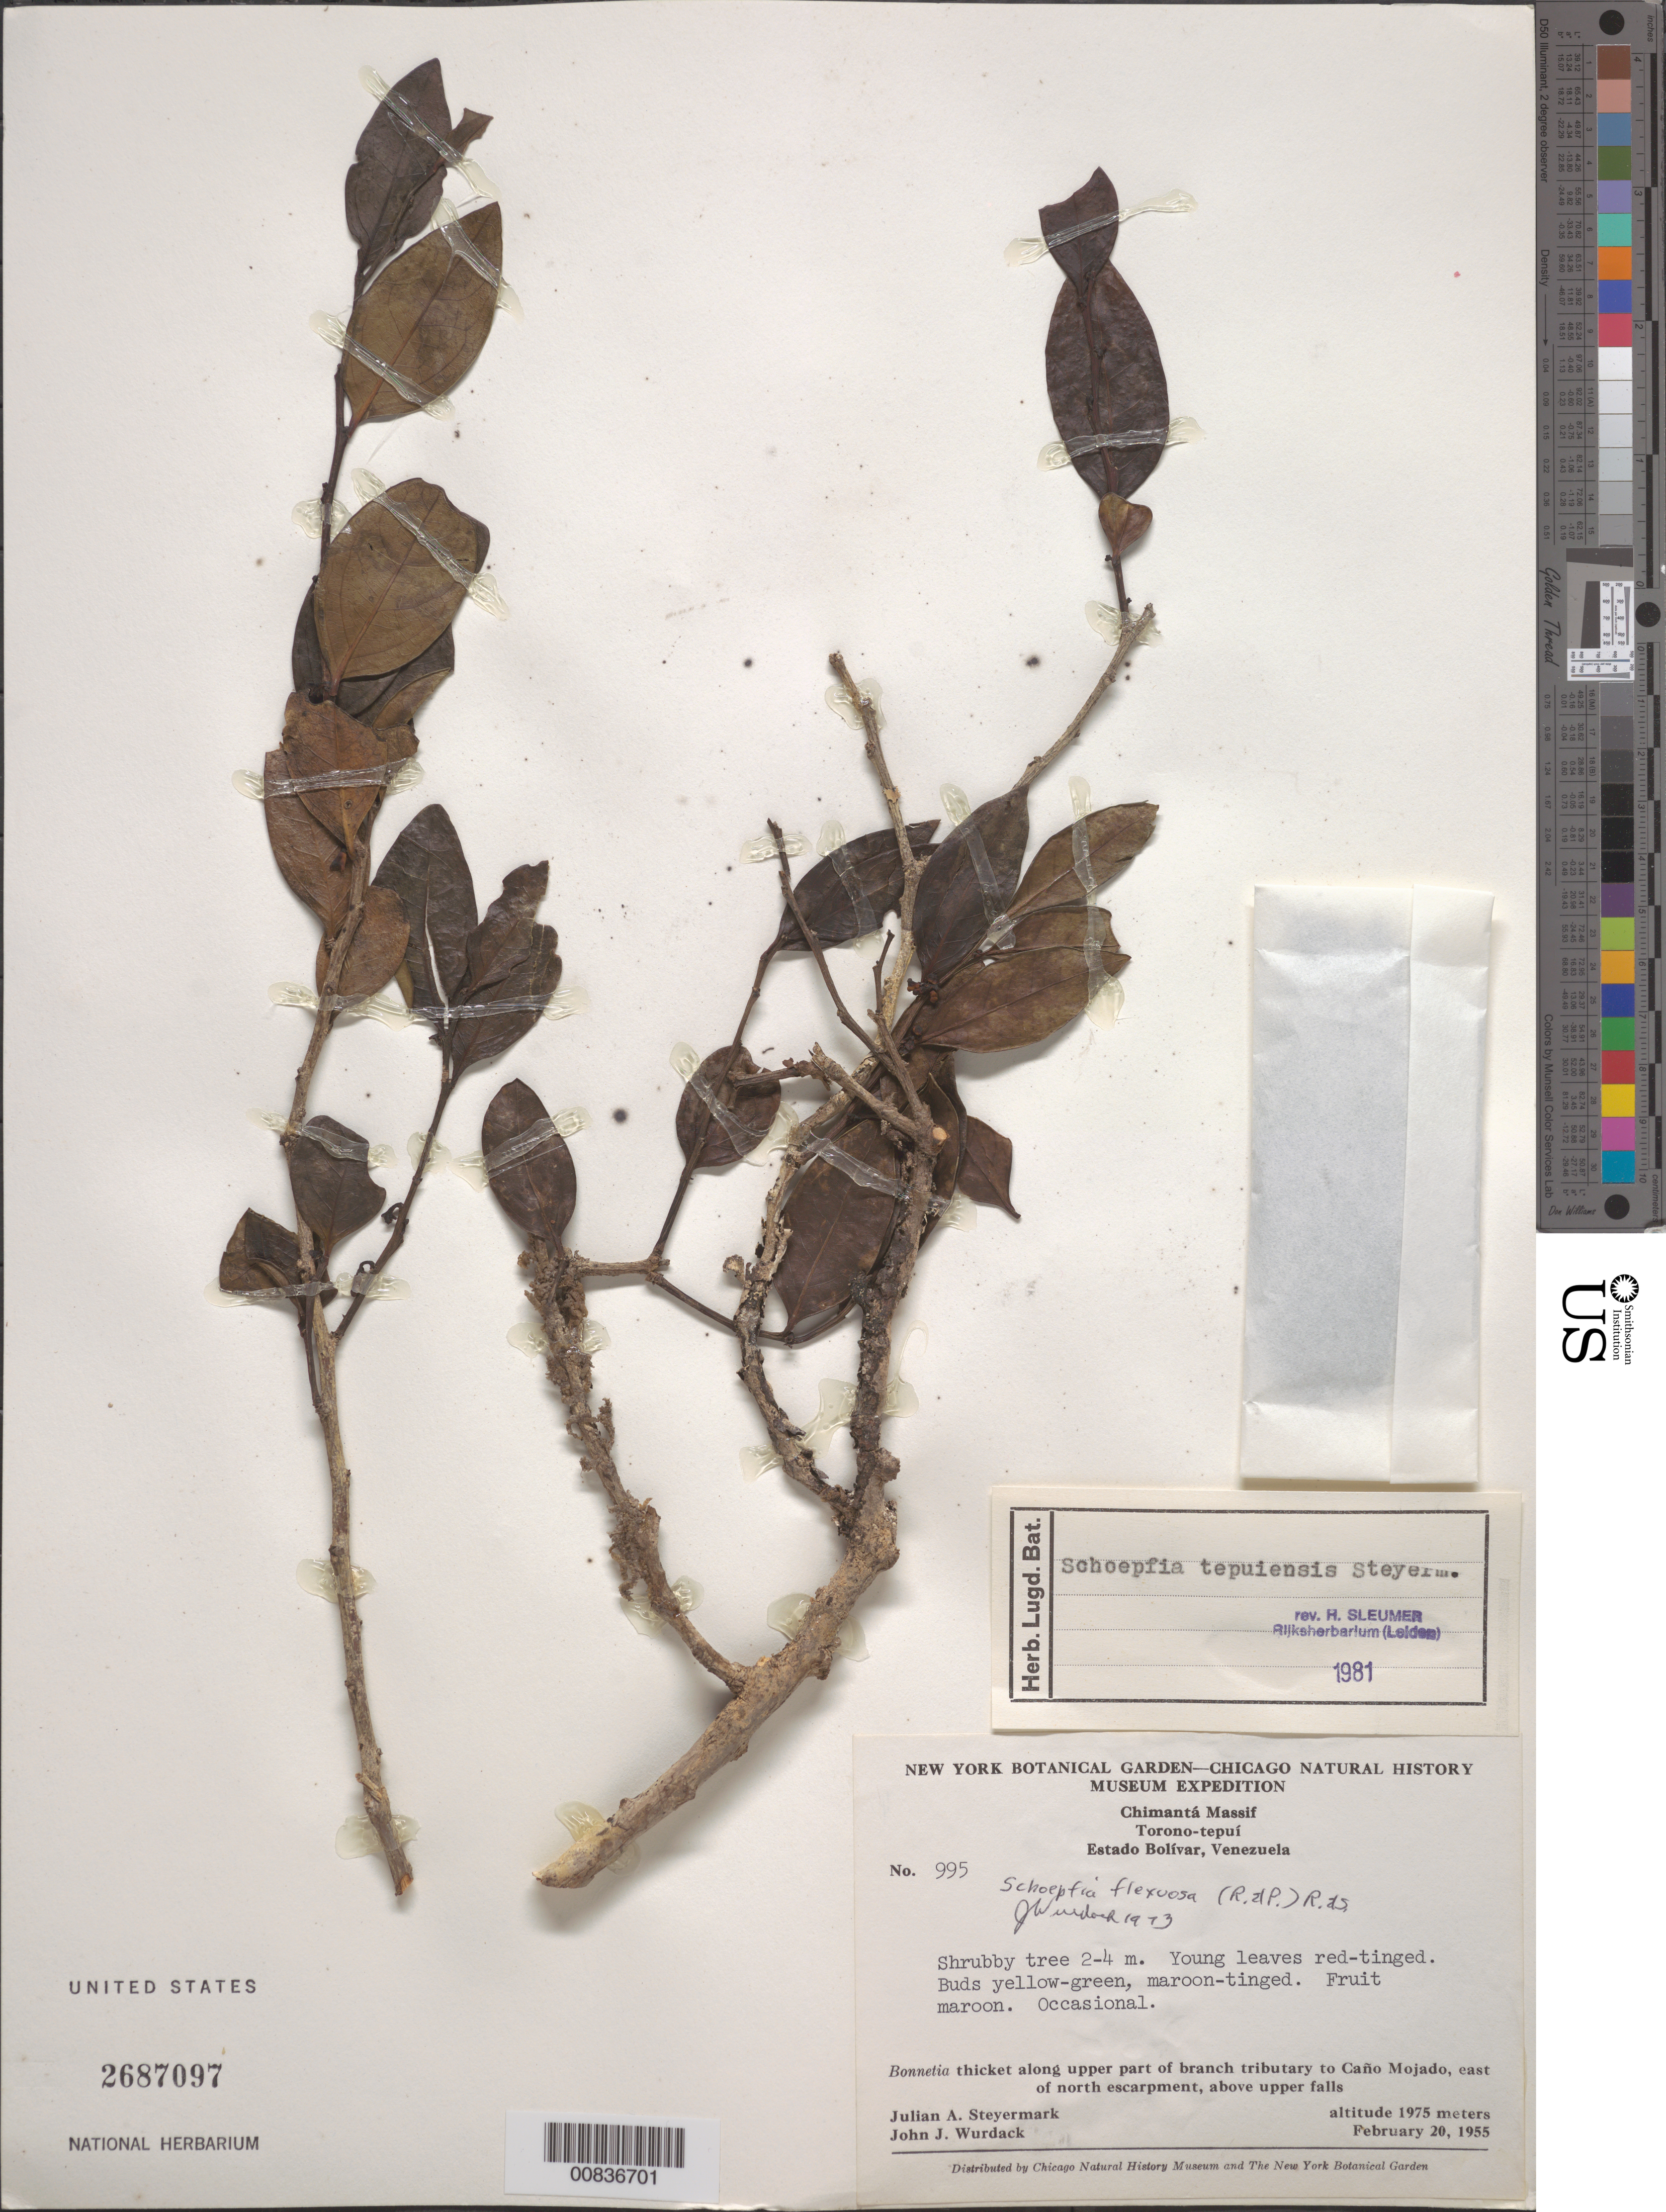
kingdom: Plantae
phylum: Tracheophyta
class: Magnoliopsida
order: Santalales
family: Schoepfiaceae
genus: Schoepfia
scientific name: Schoepfia tepuiensis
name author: Steyerm.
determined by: Sleumer, H. O.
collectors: J. Steyermark & J. J. Wurdack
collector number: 55 995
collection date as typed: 20-Feb-55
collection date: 1955-02-20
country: Venezuela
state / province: Bolívar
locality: Chimantá Massif, Torono-tepuí, Caño Mojado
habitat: Bonnetia thicket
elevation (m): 1975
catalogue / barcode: US 2687097